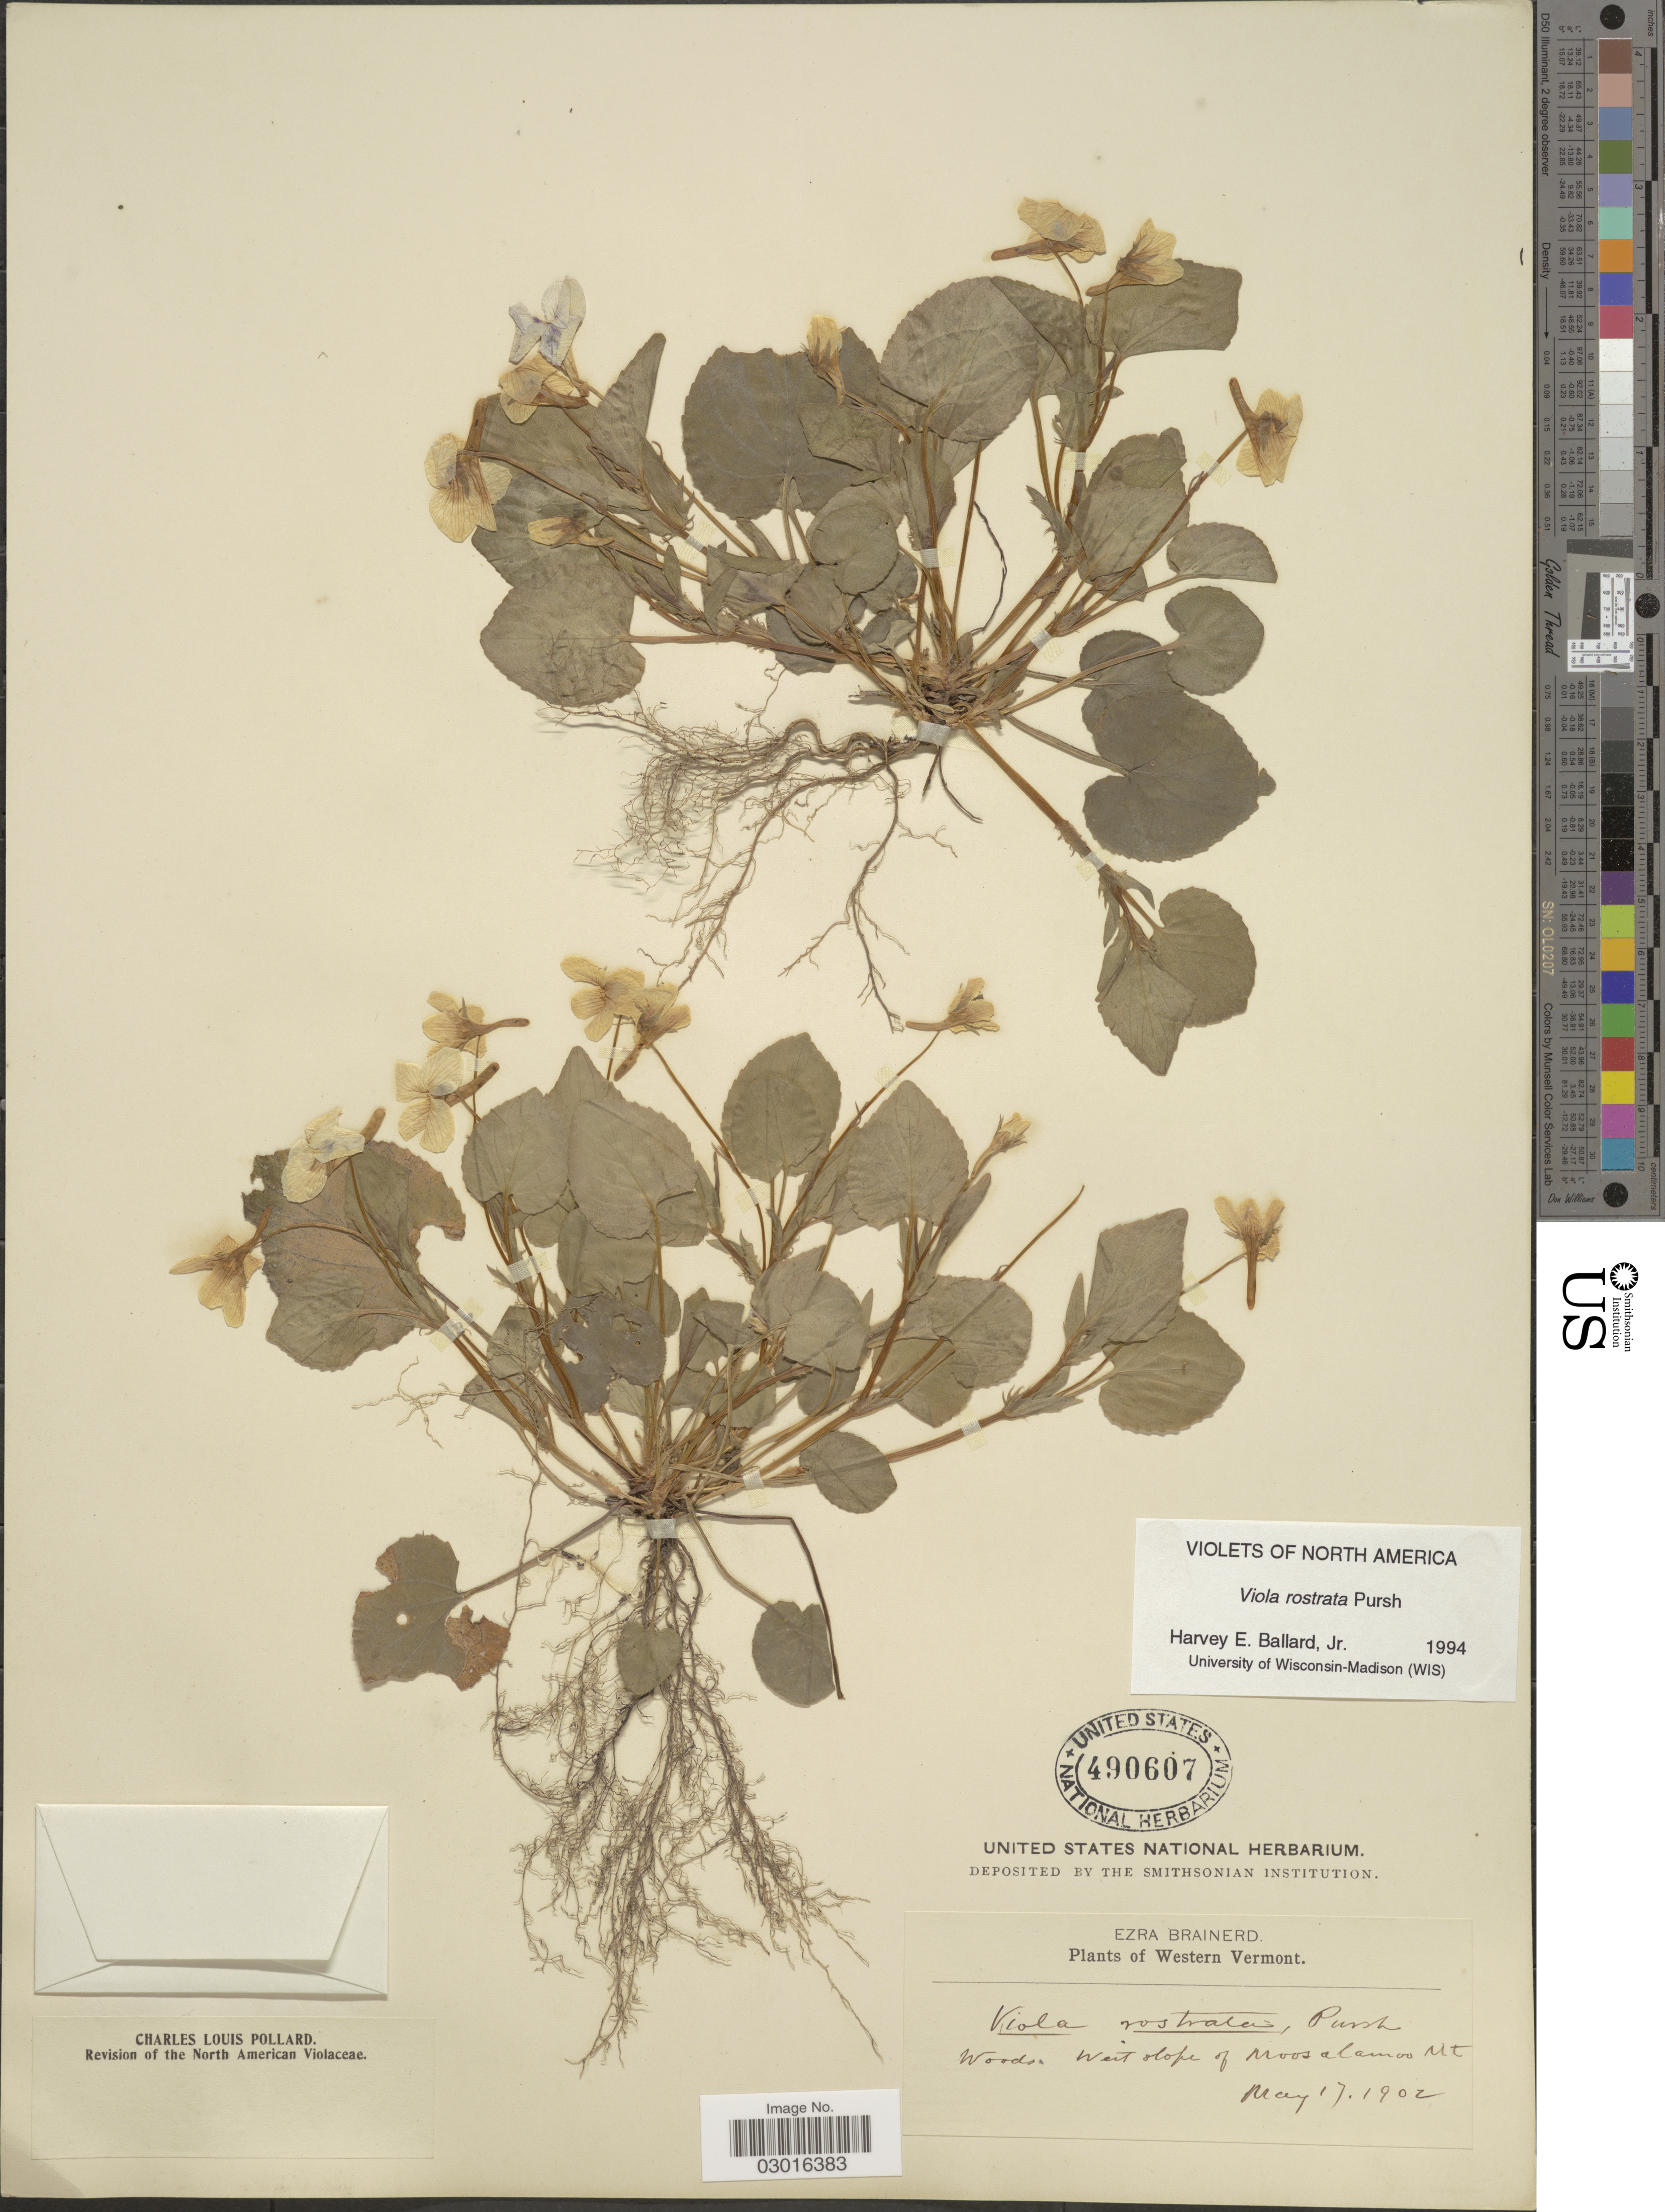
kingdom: Plantae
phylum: Tracheophyta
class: Magnoliopsida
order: Malpighiales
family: Violaceae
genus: Viola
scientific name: Viola rostrata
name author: Pursh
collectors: E. Brainerd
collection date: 1902-05-17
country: United States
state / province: Vermont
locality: Western Vermont. West slope of Moosalamoo Mt.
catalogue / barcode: US 490607